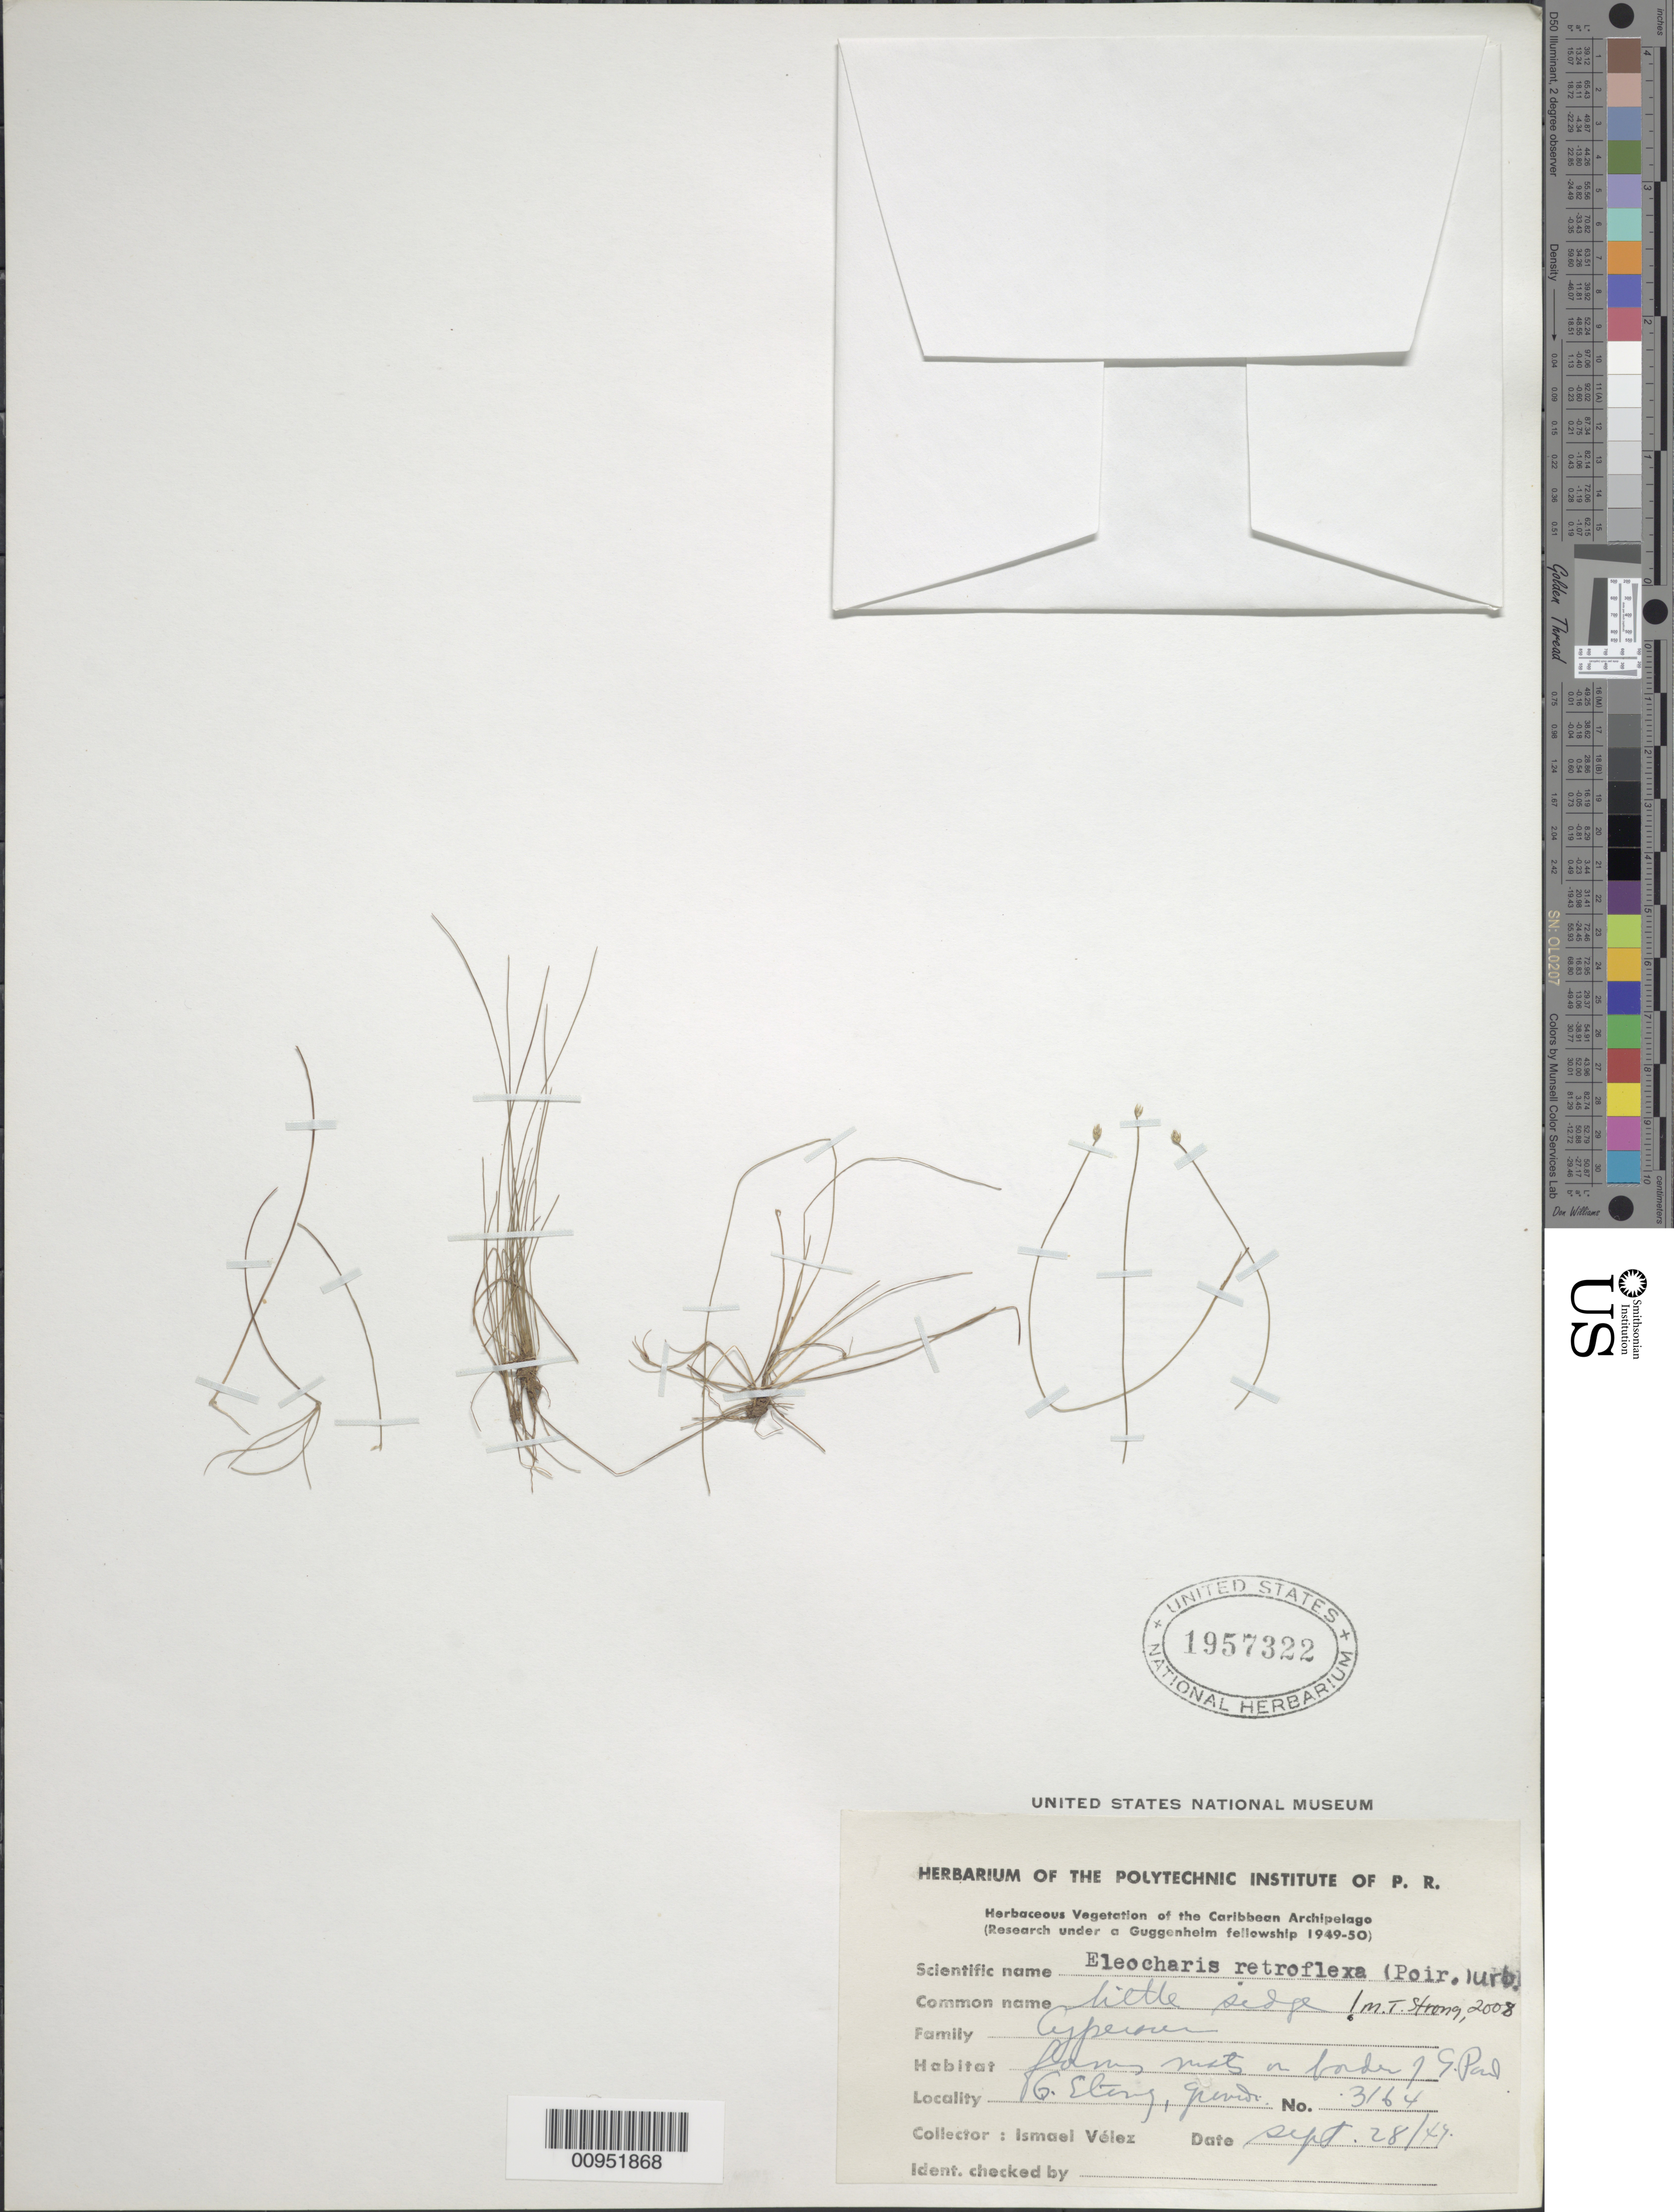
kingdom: Plantae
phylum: Tracheophyta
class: Liliopsida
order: Poales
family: Cyperaceae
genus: Eleocharis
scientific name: Eleocharis retroflexa subsp. retroflexa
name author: (Poir.) Urb.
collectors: I. Velez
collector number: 3164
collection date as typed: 28 Sep 1949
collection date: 1949-09-28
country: Grenada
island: Grenada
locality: Grand Etang, border of S. Pond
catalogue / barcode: US 1957322